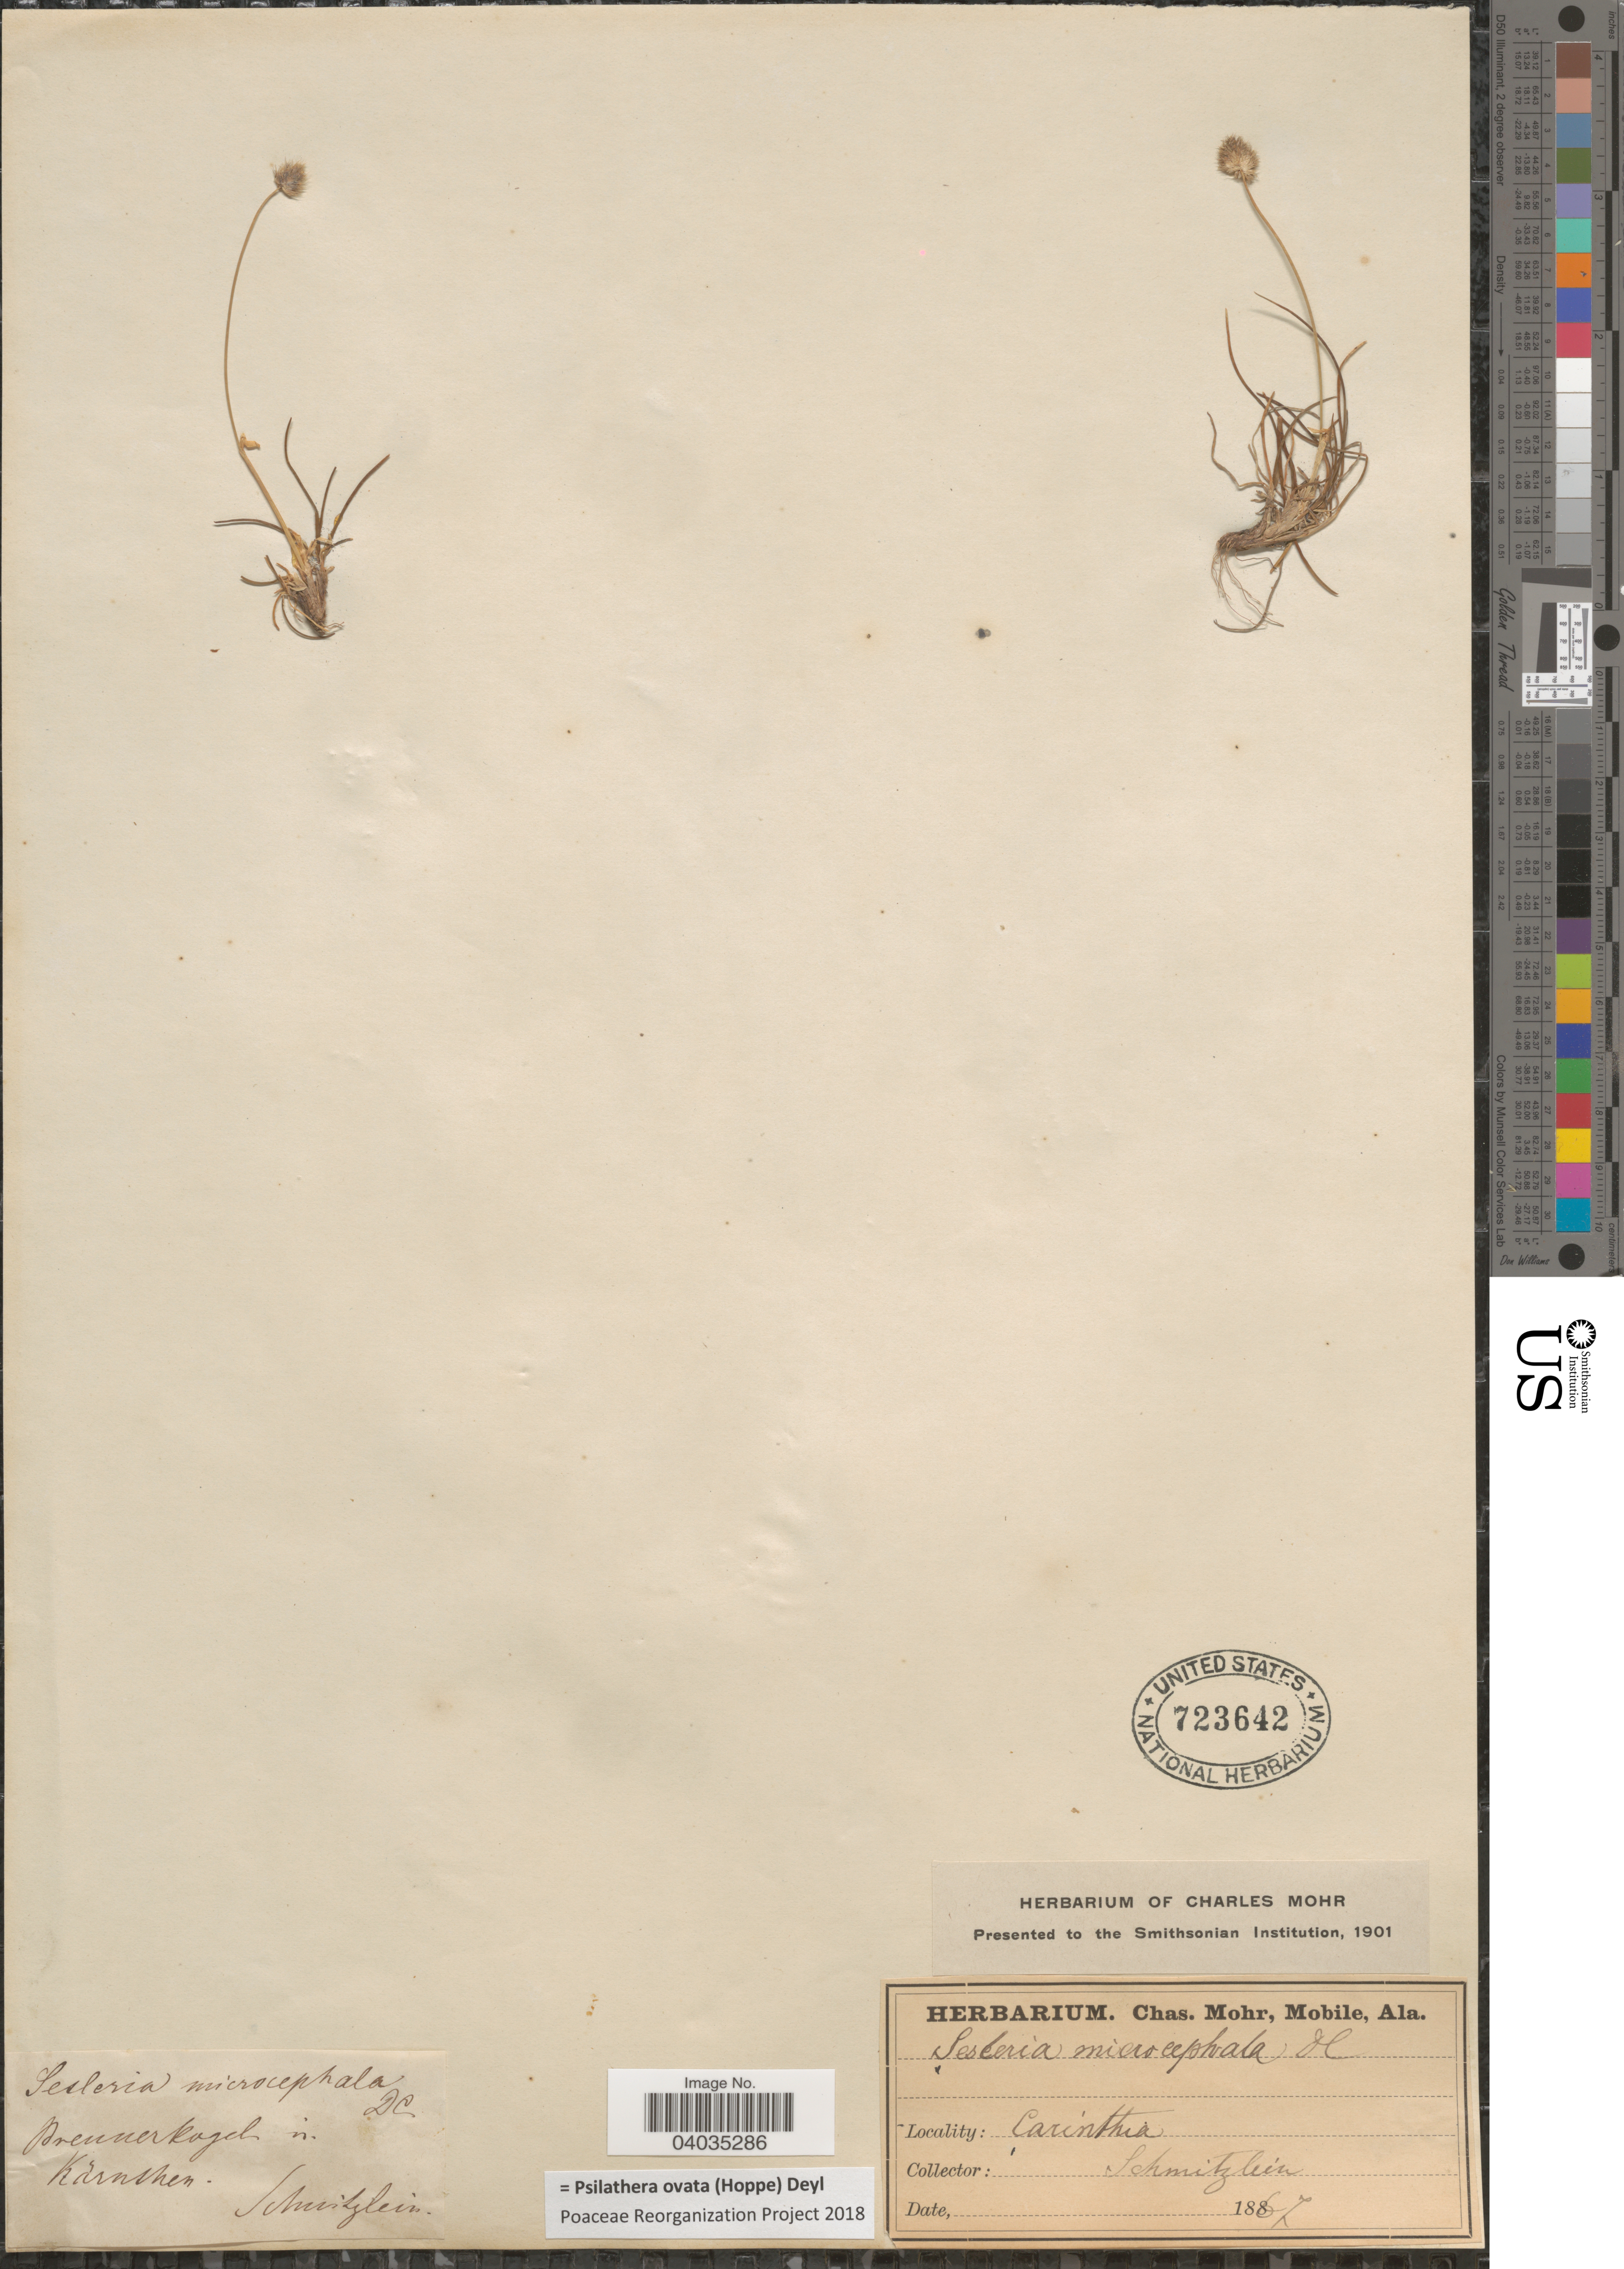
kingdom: Plantae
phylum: Tracheophyta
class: Liliopsida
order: Poales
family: Poaceae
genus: Psilathera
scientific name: Psilathera ovata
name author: (Hoppe) Deyl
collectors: Schnitzlein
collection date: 1867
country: Germany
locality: Brunnerkogel in Karnthen. Carinthia.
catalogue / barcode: US 723642